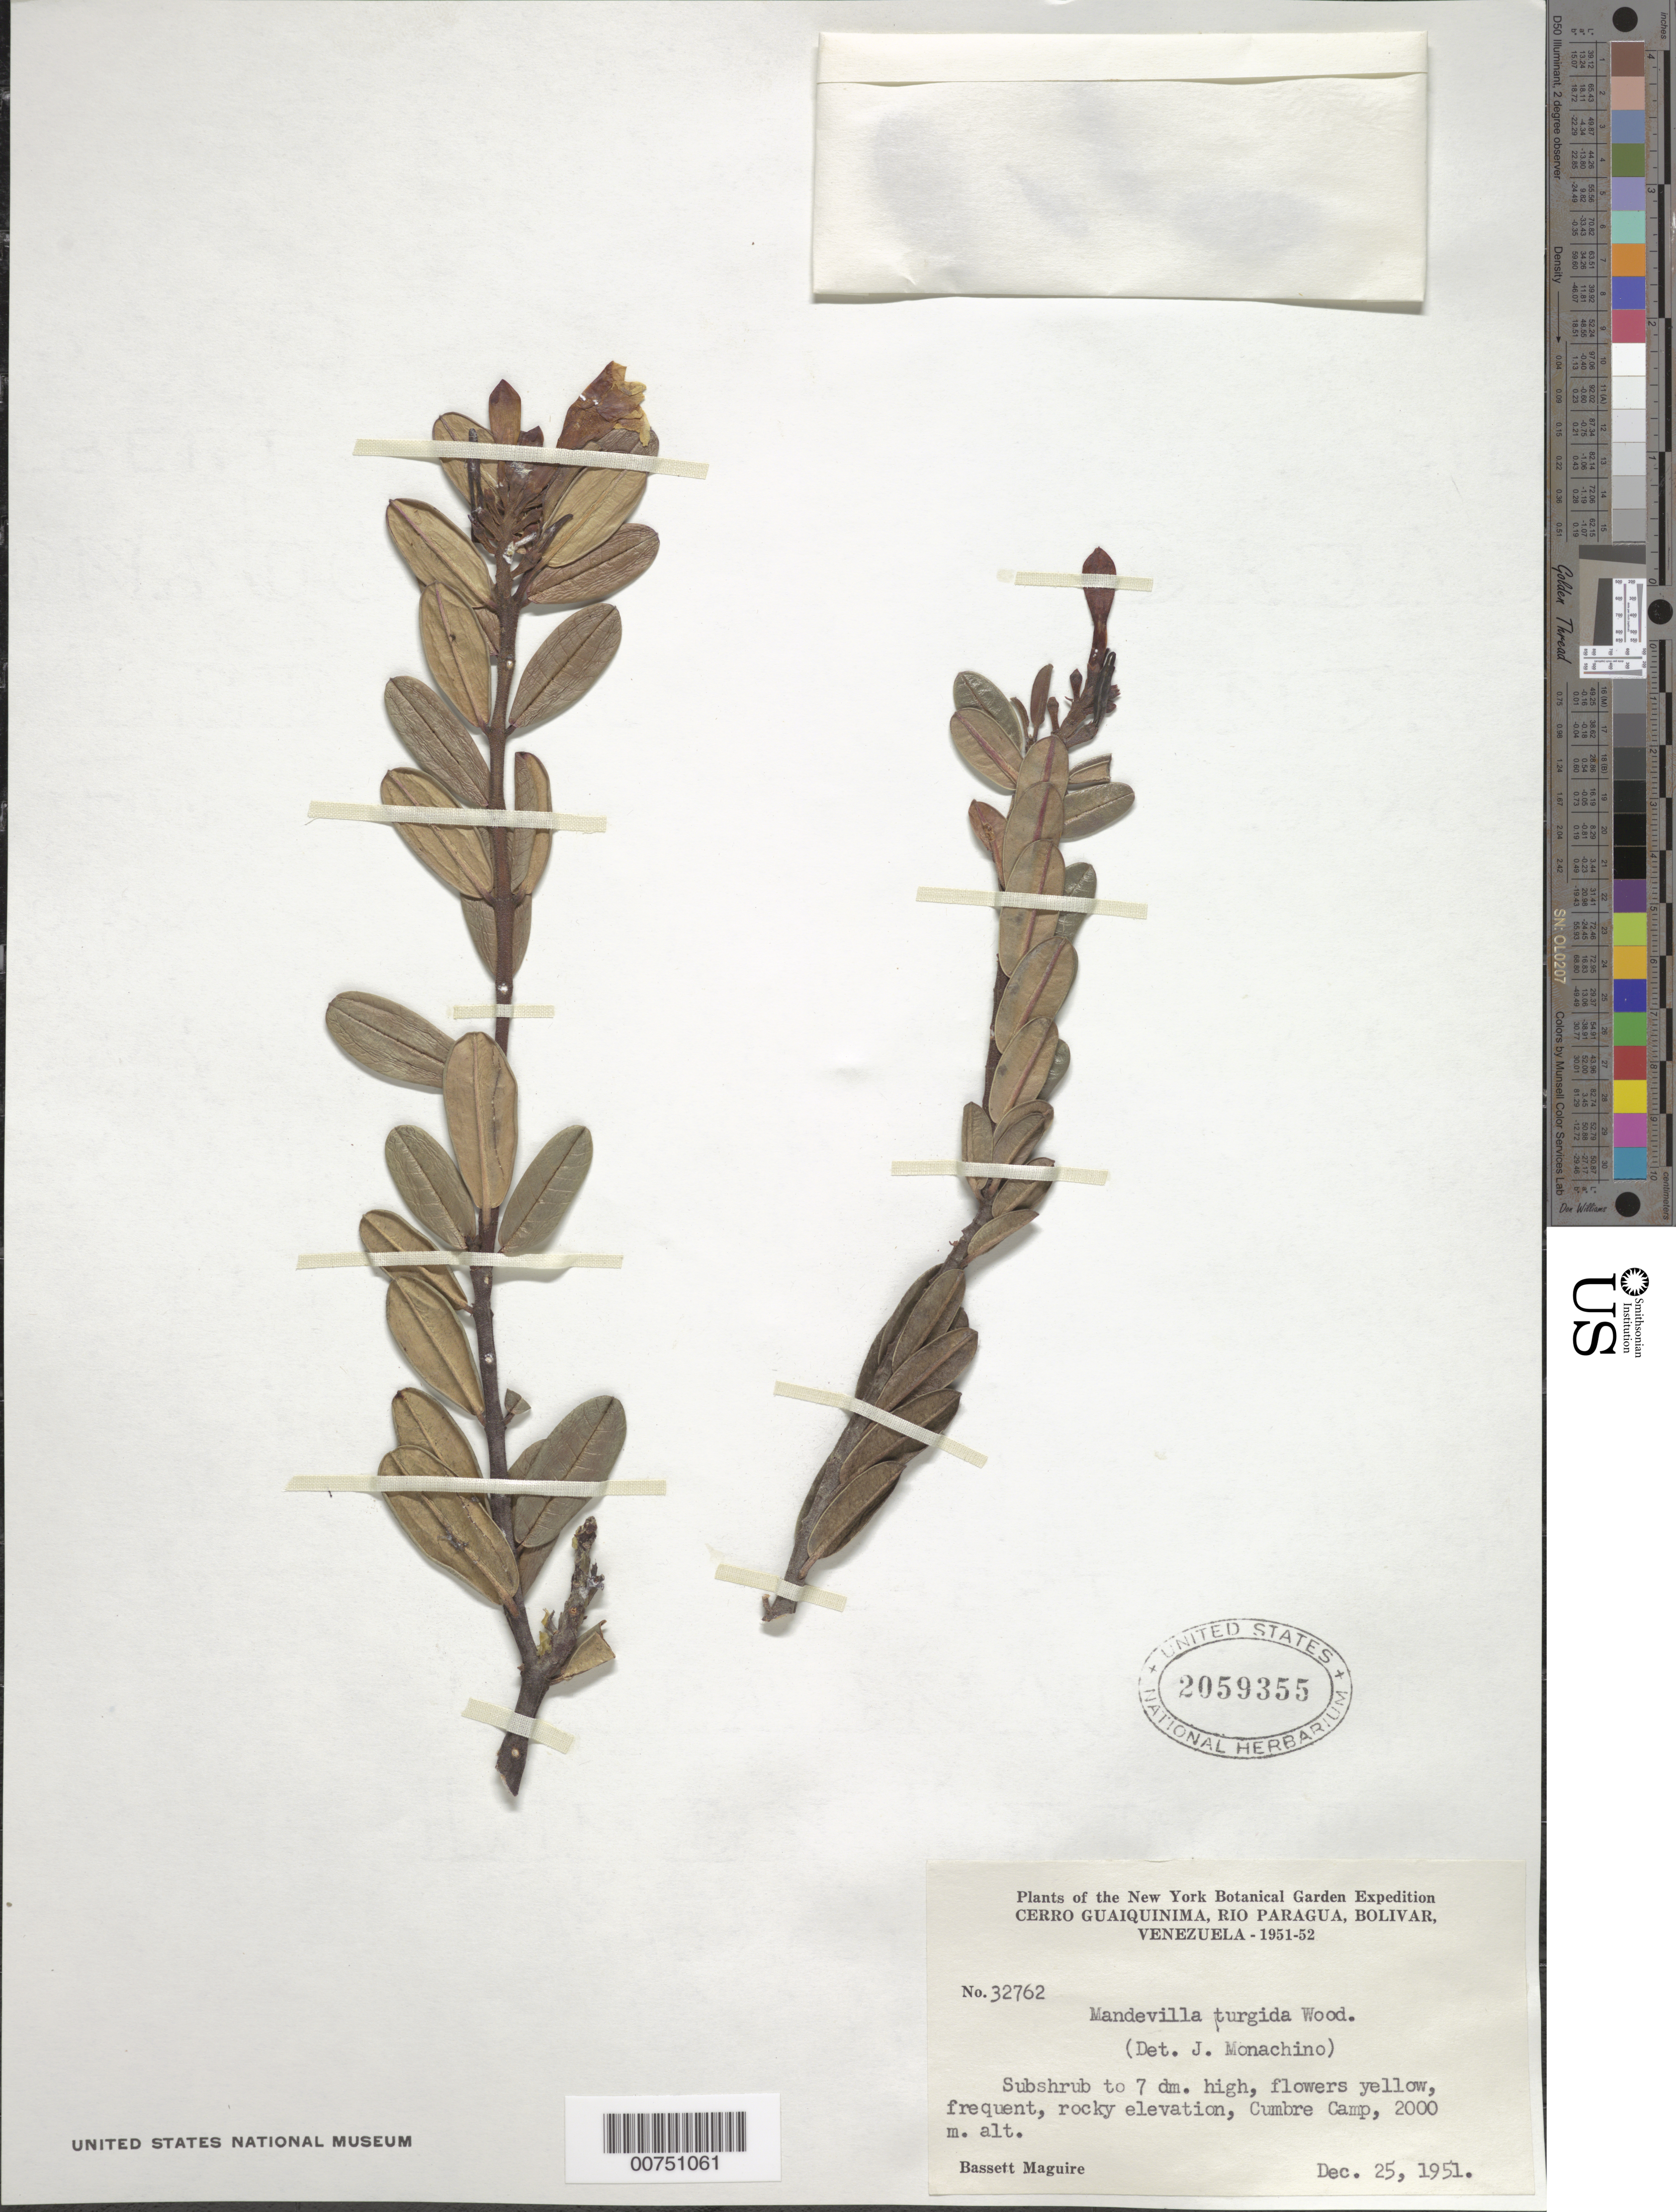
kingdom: Plantae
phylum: Tracheophyta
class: Magnoliopsida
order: Gentianales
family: Apocynaceae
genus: Mandevilla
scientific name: Mandevilla turgida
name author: Woodson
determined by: Monachino, J. V.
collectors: B. Maguire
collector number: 32762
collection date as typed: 25-Dec-51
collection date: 1951-12-25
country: Venezuela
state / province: Bolívar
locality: Cerro Guaiquinima, Río Paragua, Cumbre Camp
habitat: Rocky elevation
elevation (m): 2000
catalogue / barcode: US 2059355